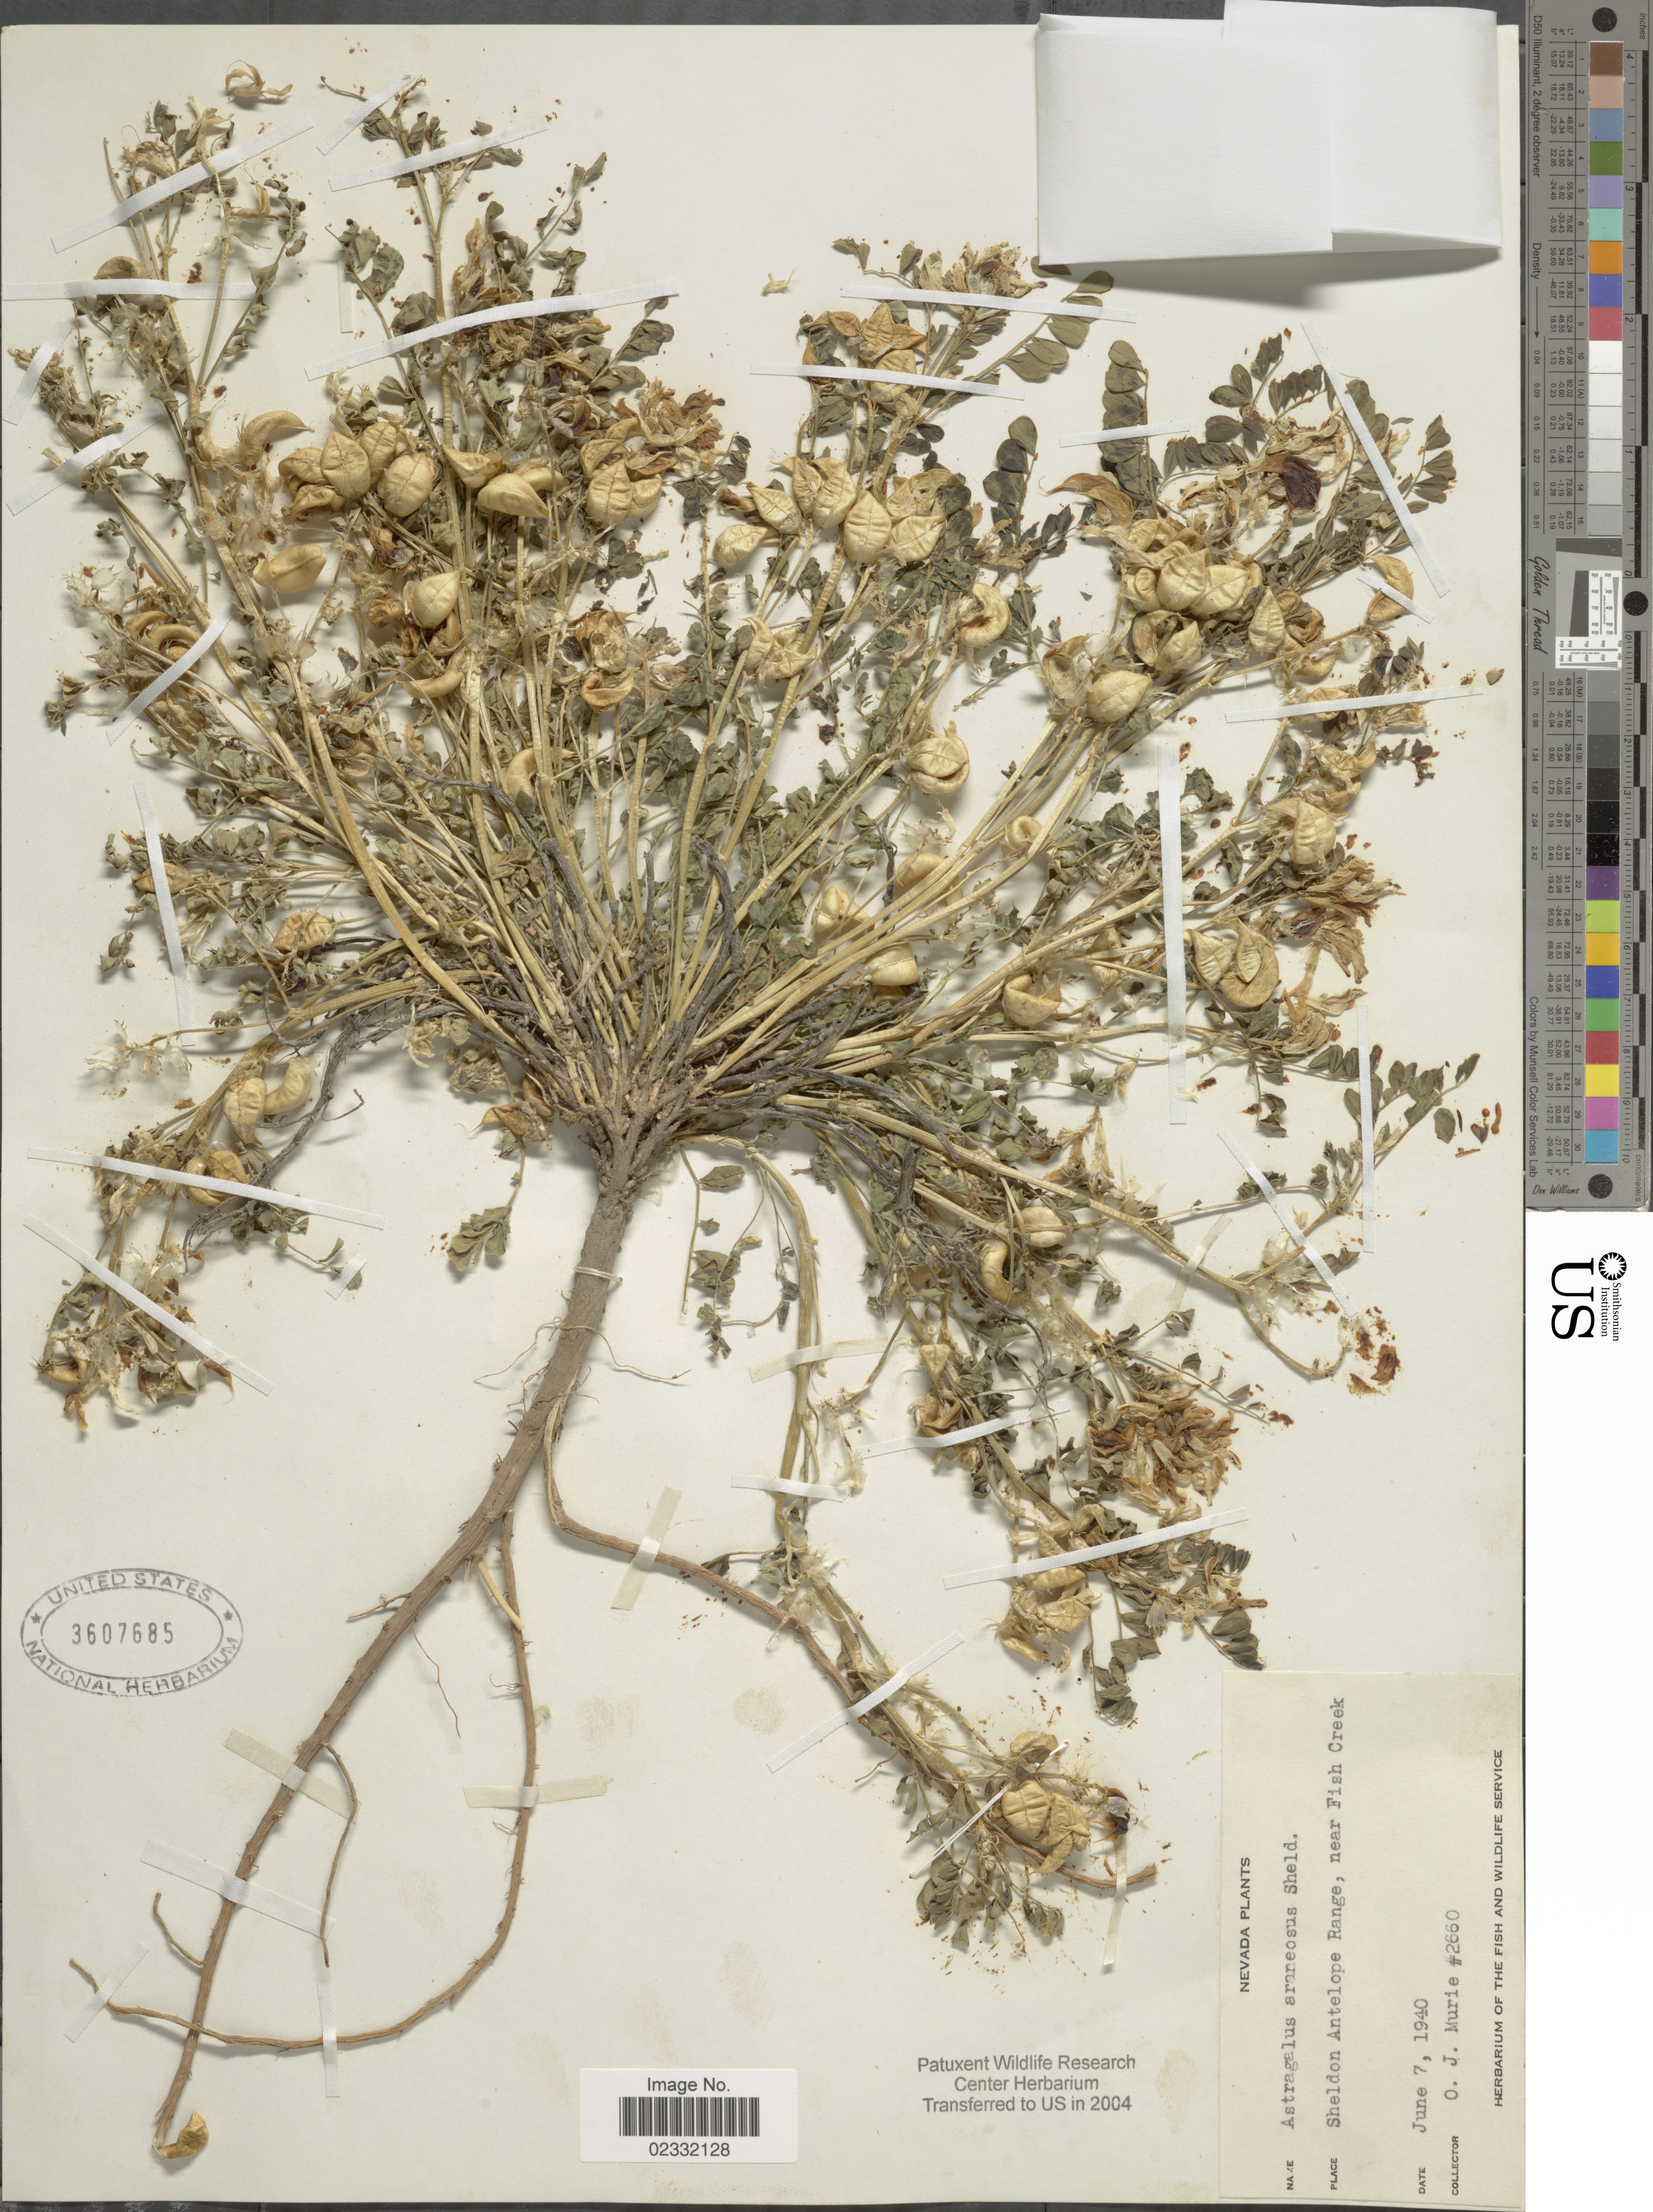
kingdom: Plantae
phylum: Tracheophyta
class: Magnoliopsida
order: Fabales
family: Fabaceae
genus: Astragalus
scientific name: Astragalus lentiginosus var. araneosus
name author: (E. Sheld.) Barneby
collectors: O. Murie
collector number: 2660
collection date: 1940-06-07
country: United States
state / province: Nevada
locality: Sheldon Antelope Range, near Fish Creek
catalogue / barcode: US 3607685